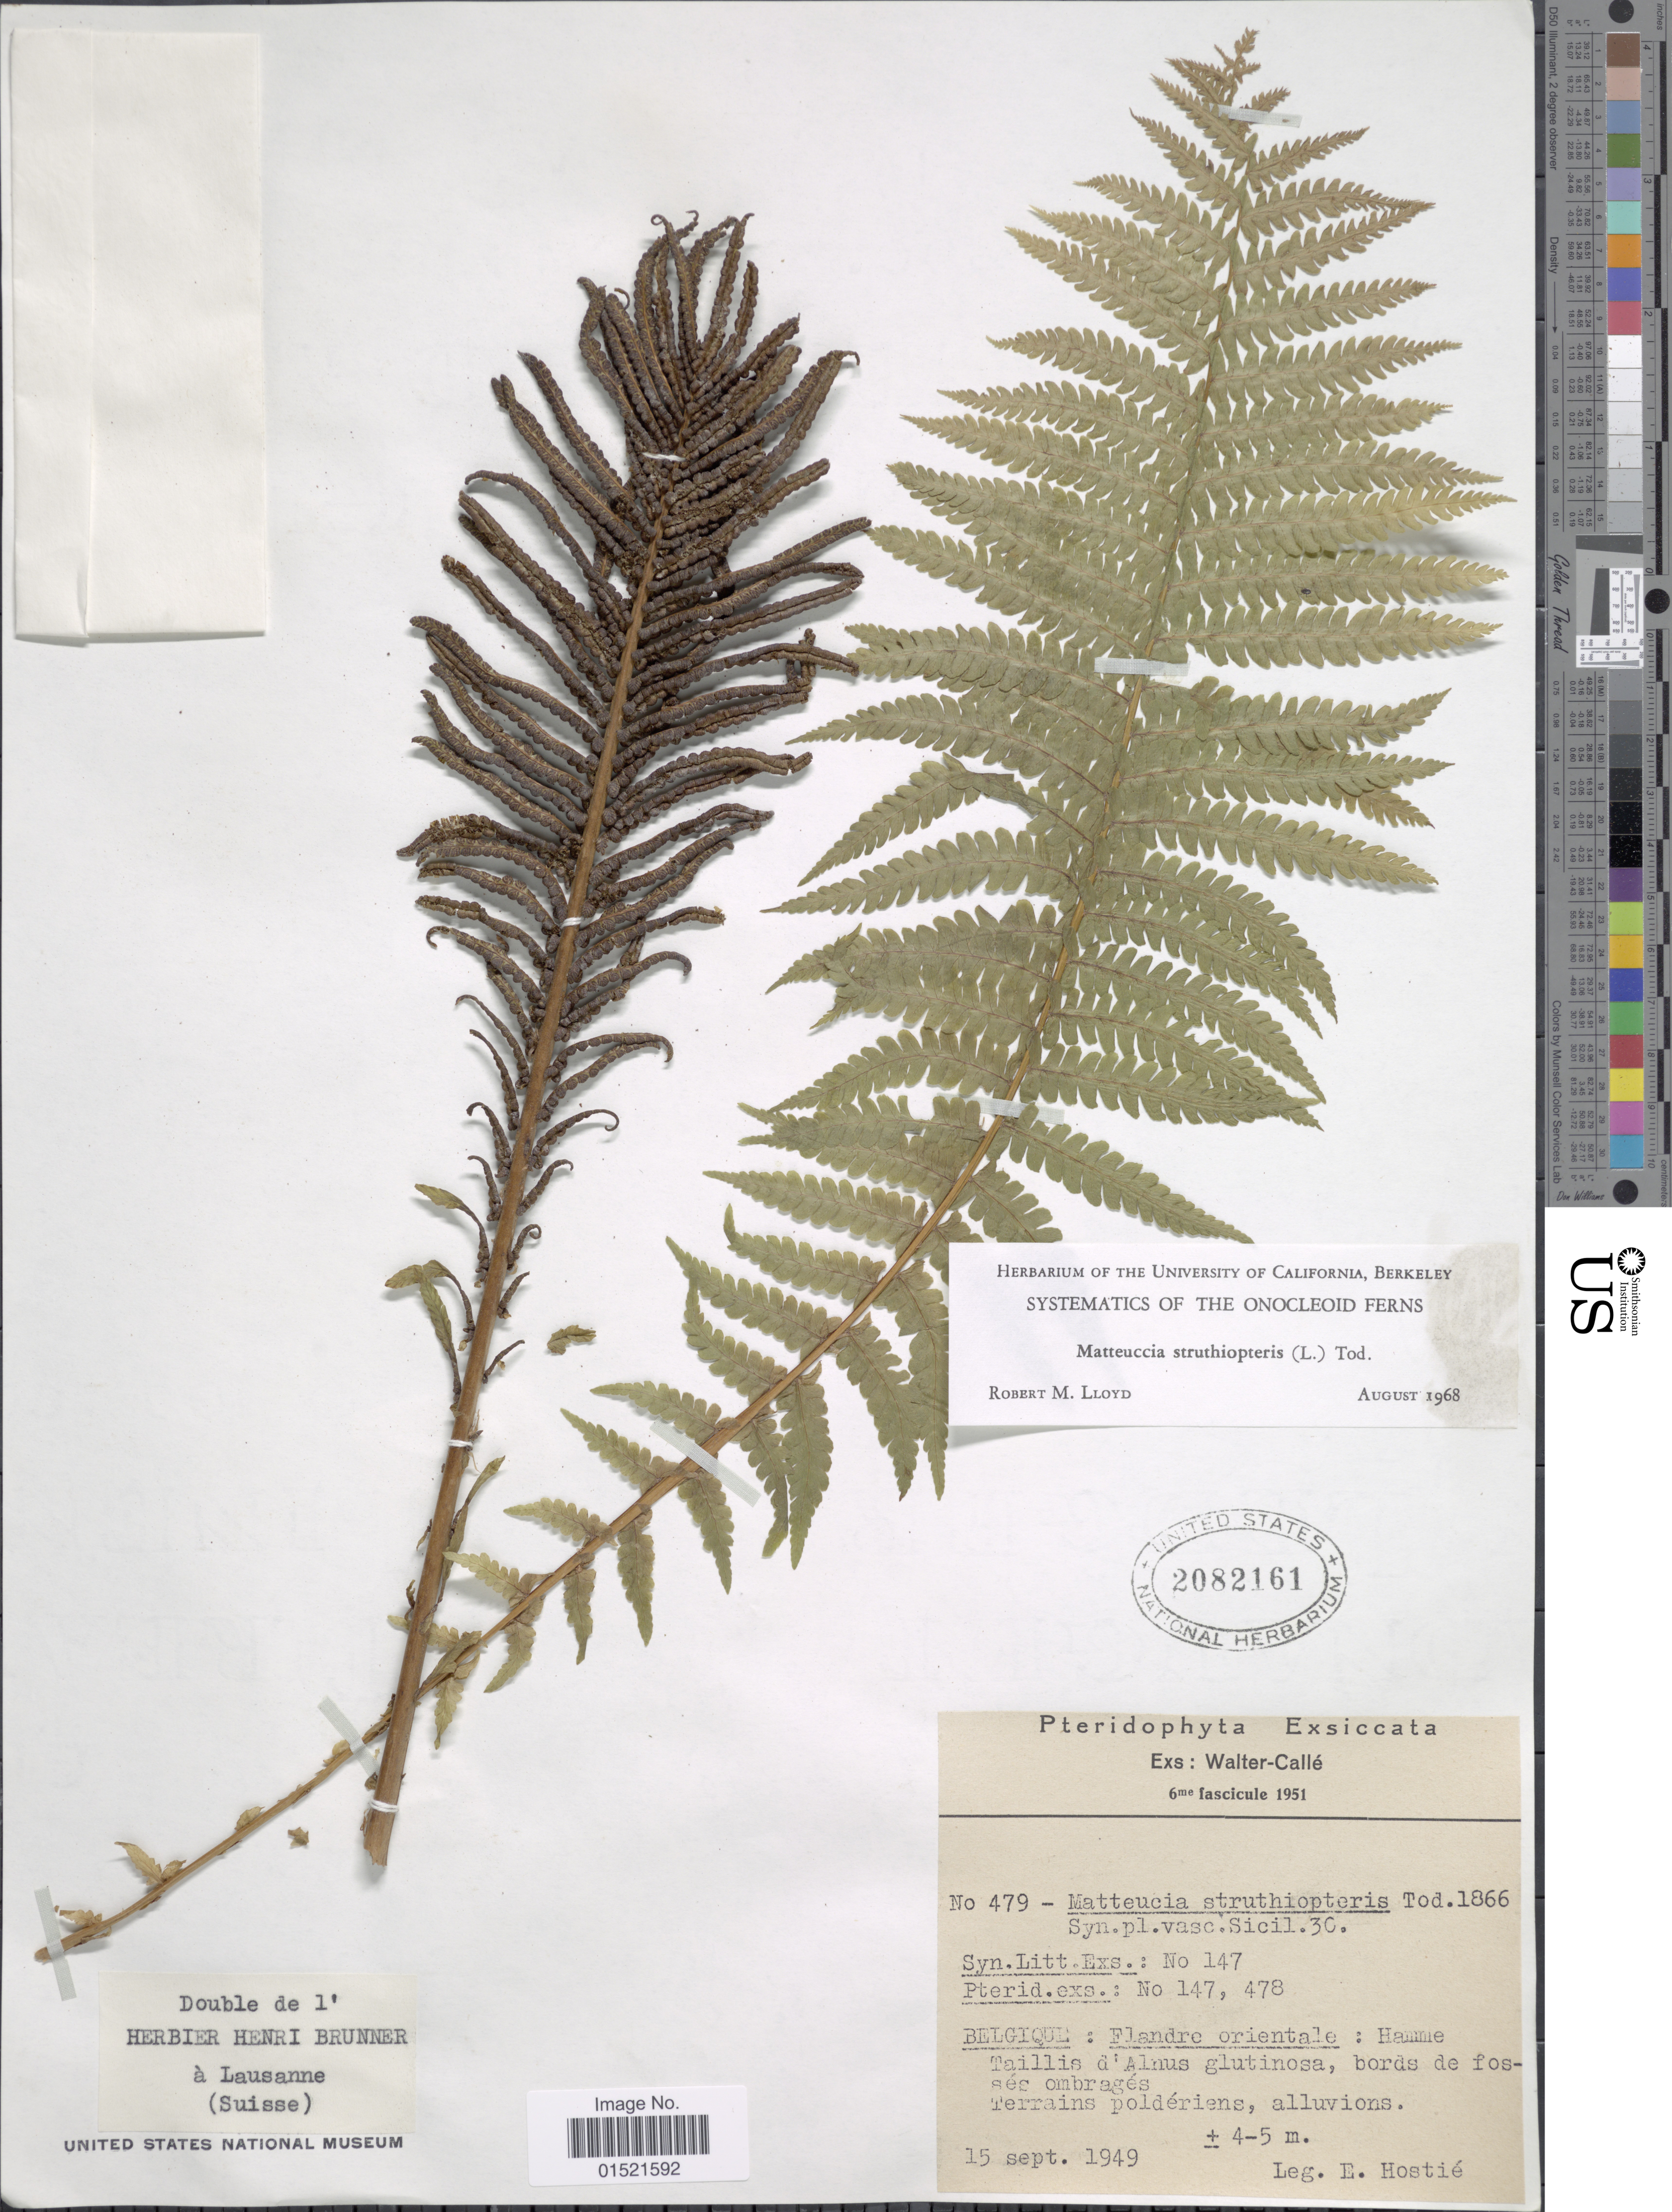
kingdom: Plantae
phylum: Tracheophyta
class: Polypodiopsida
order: Polypodiales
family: Onocleaceae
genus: Matteuccia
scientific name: Matteuccia struthiopteris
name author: (L.) Tod.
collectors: E. Hostie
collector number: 479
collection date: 1949-09-15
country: Belgium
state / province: Flanders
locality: Belgique, Flandre orientale: Hamme Taillis d'Alnus glutinosa, Terrains polderiens, alluvions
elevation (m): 4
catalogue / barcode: US 2082161